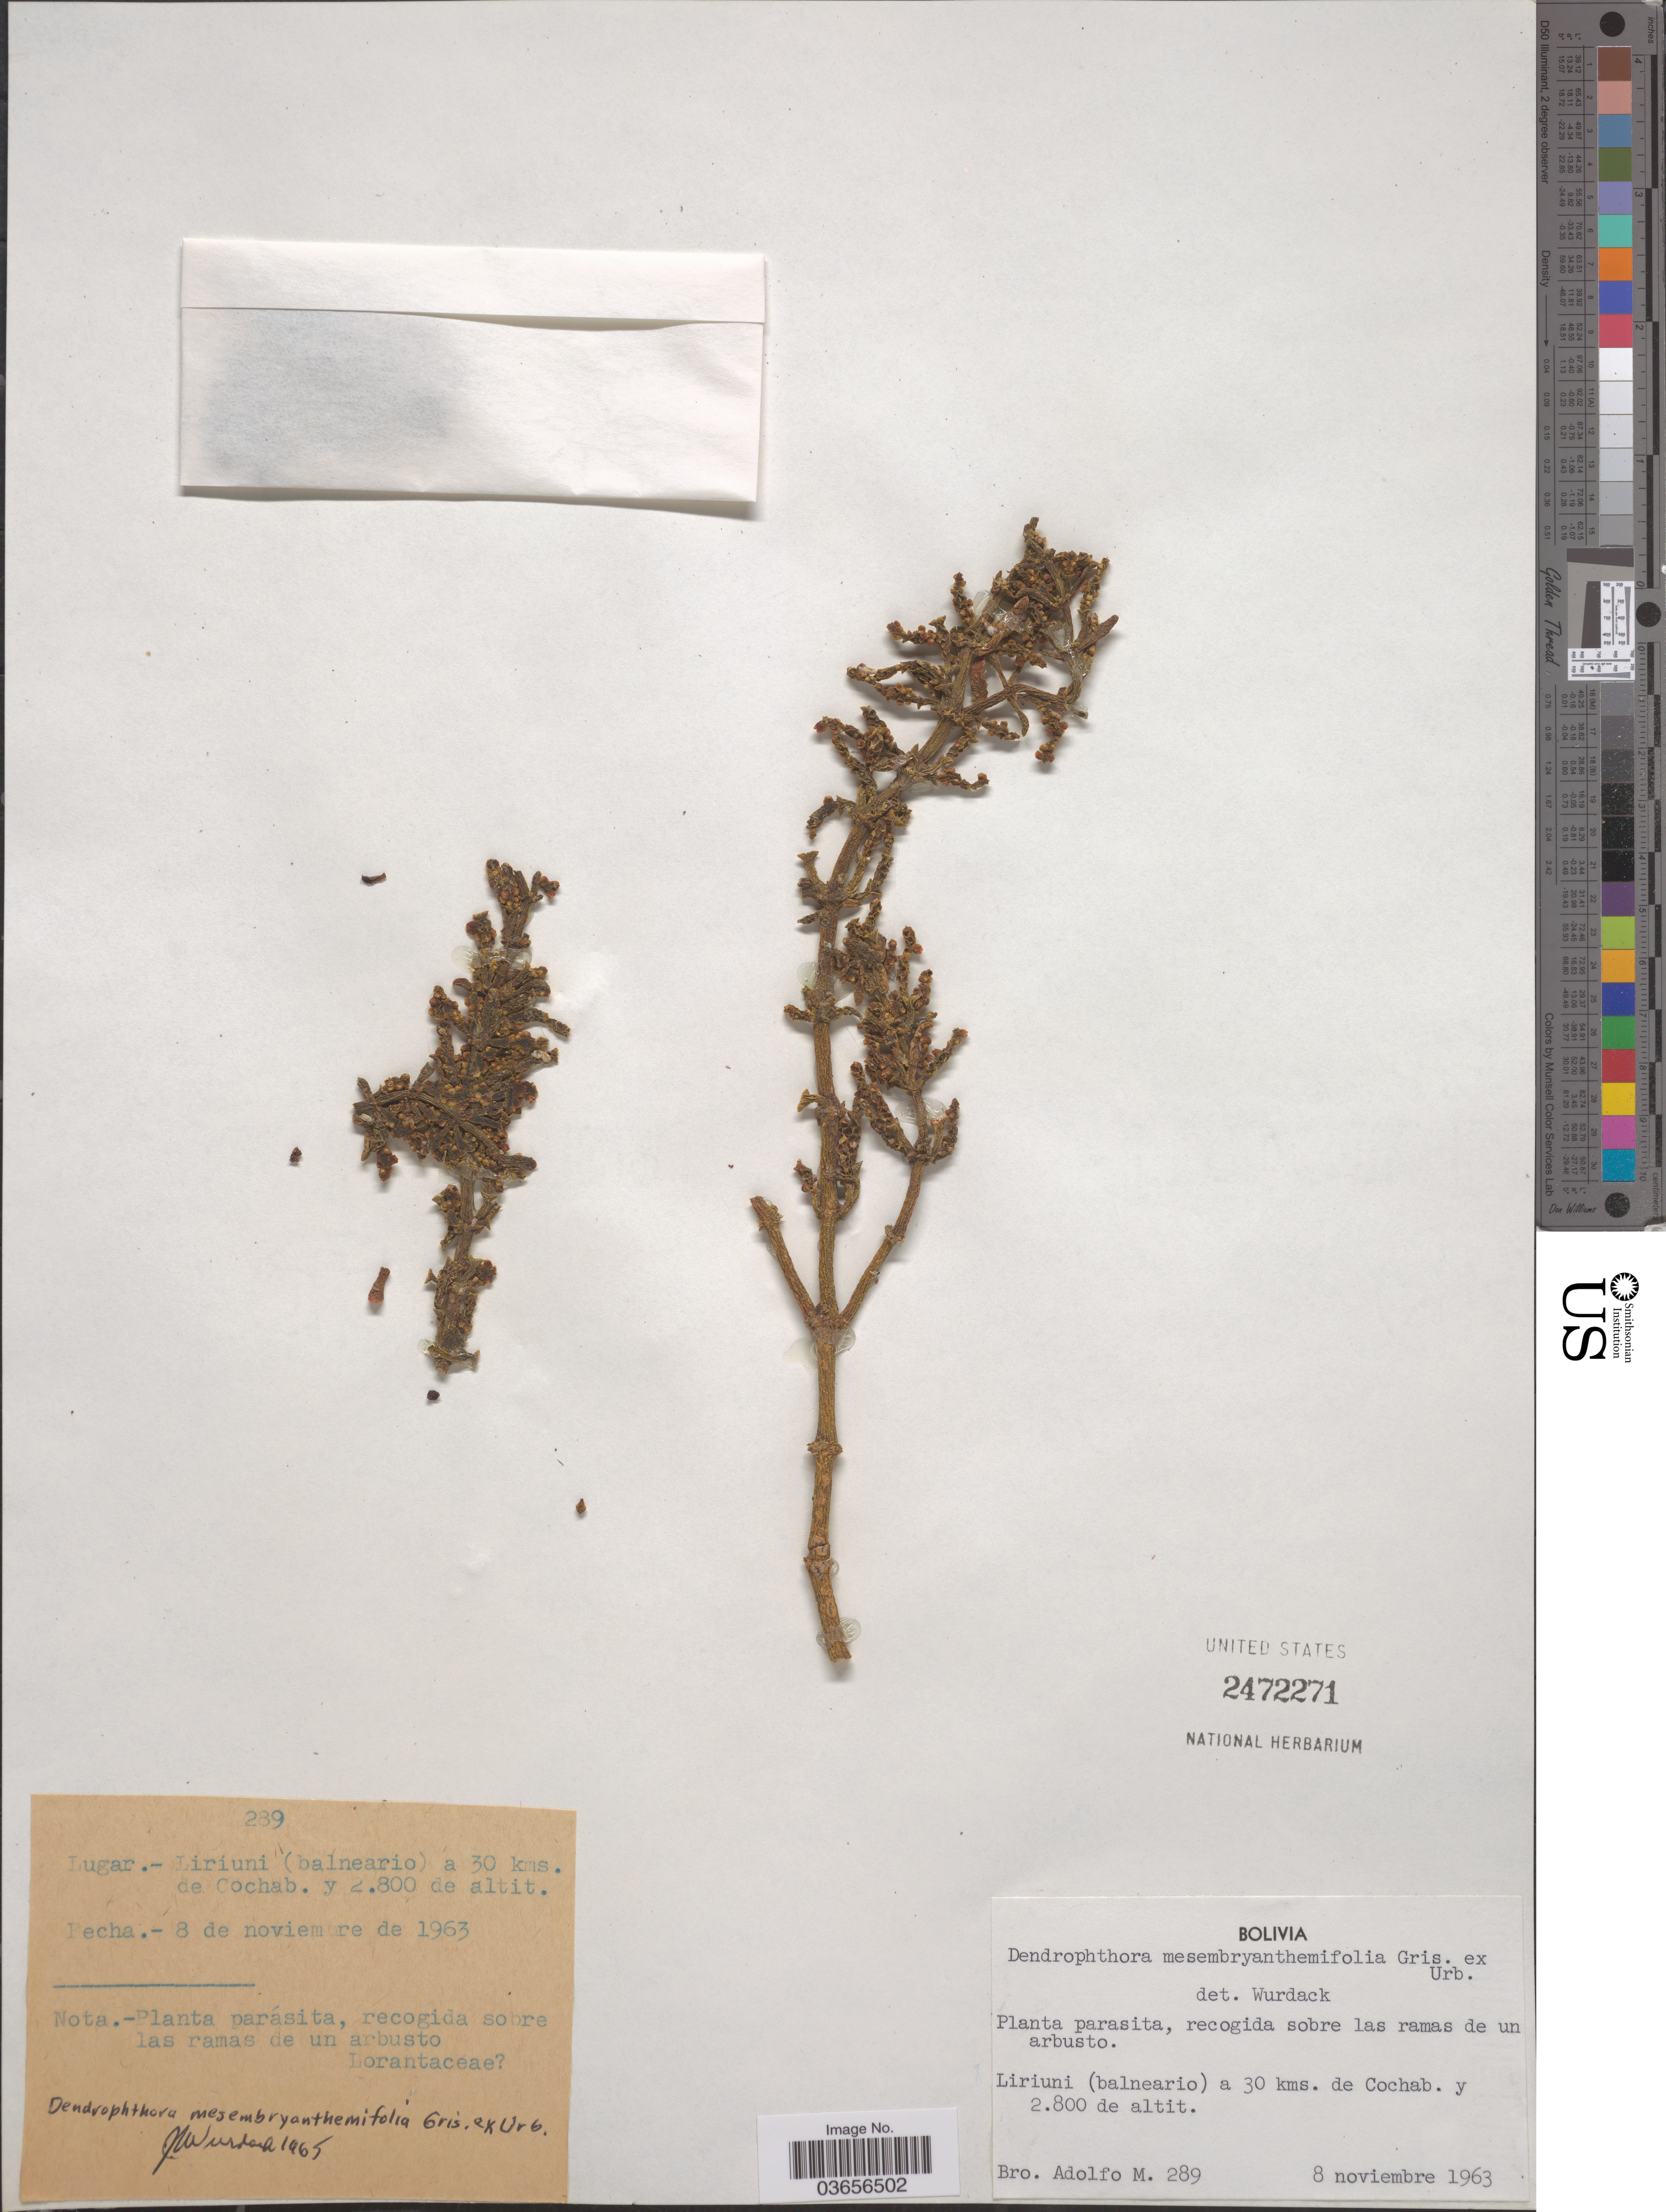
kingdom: Plantae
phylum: Tracheophyta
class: Magnoliopsida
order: Santalales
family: Viscaceae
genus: Dendrophthora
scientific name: Dendrophthora mesembryanthemifolia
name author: Griseb. ex Urb.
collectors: Bro. Adolfo M.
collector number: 289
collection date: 1963-11-08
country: Bolivia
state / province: Cochabamba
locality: Liriuni (balneario) a 30 kms. de Cochab.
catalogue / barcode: US 2472271